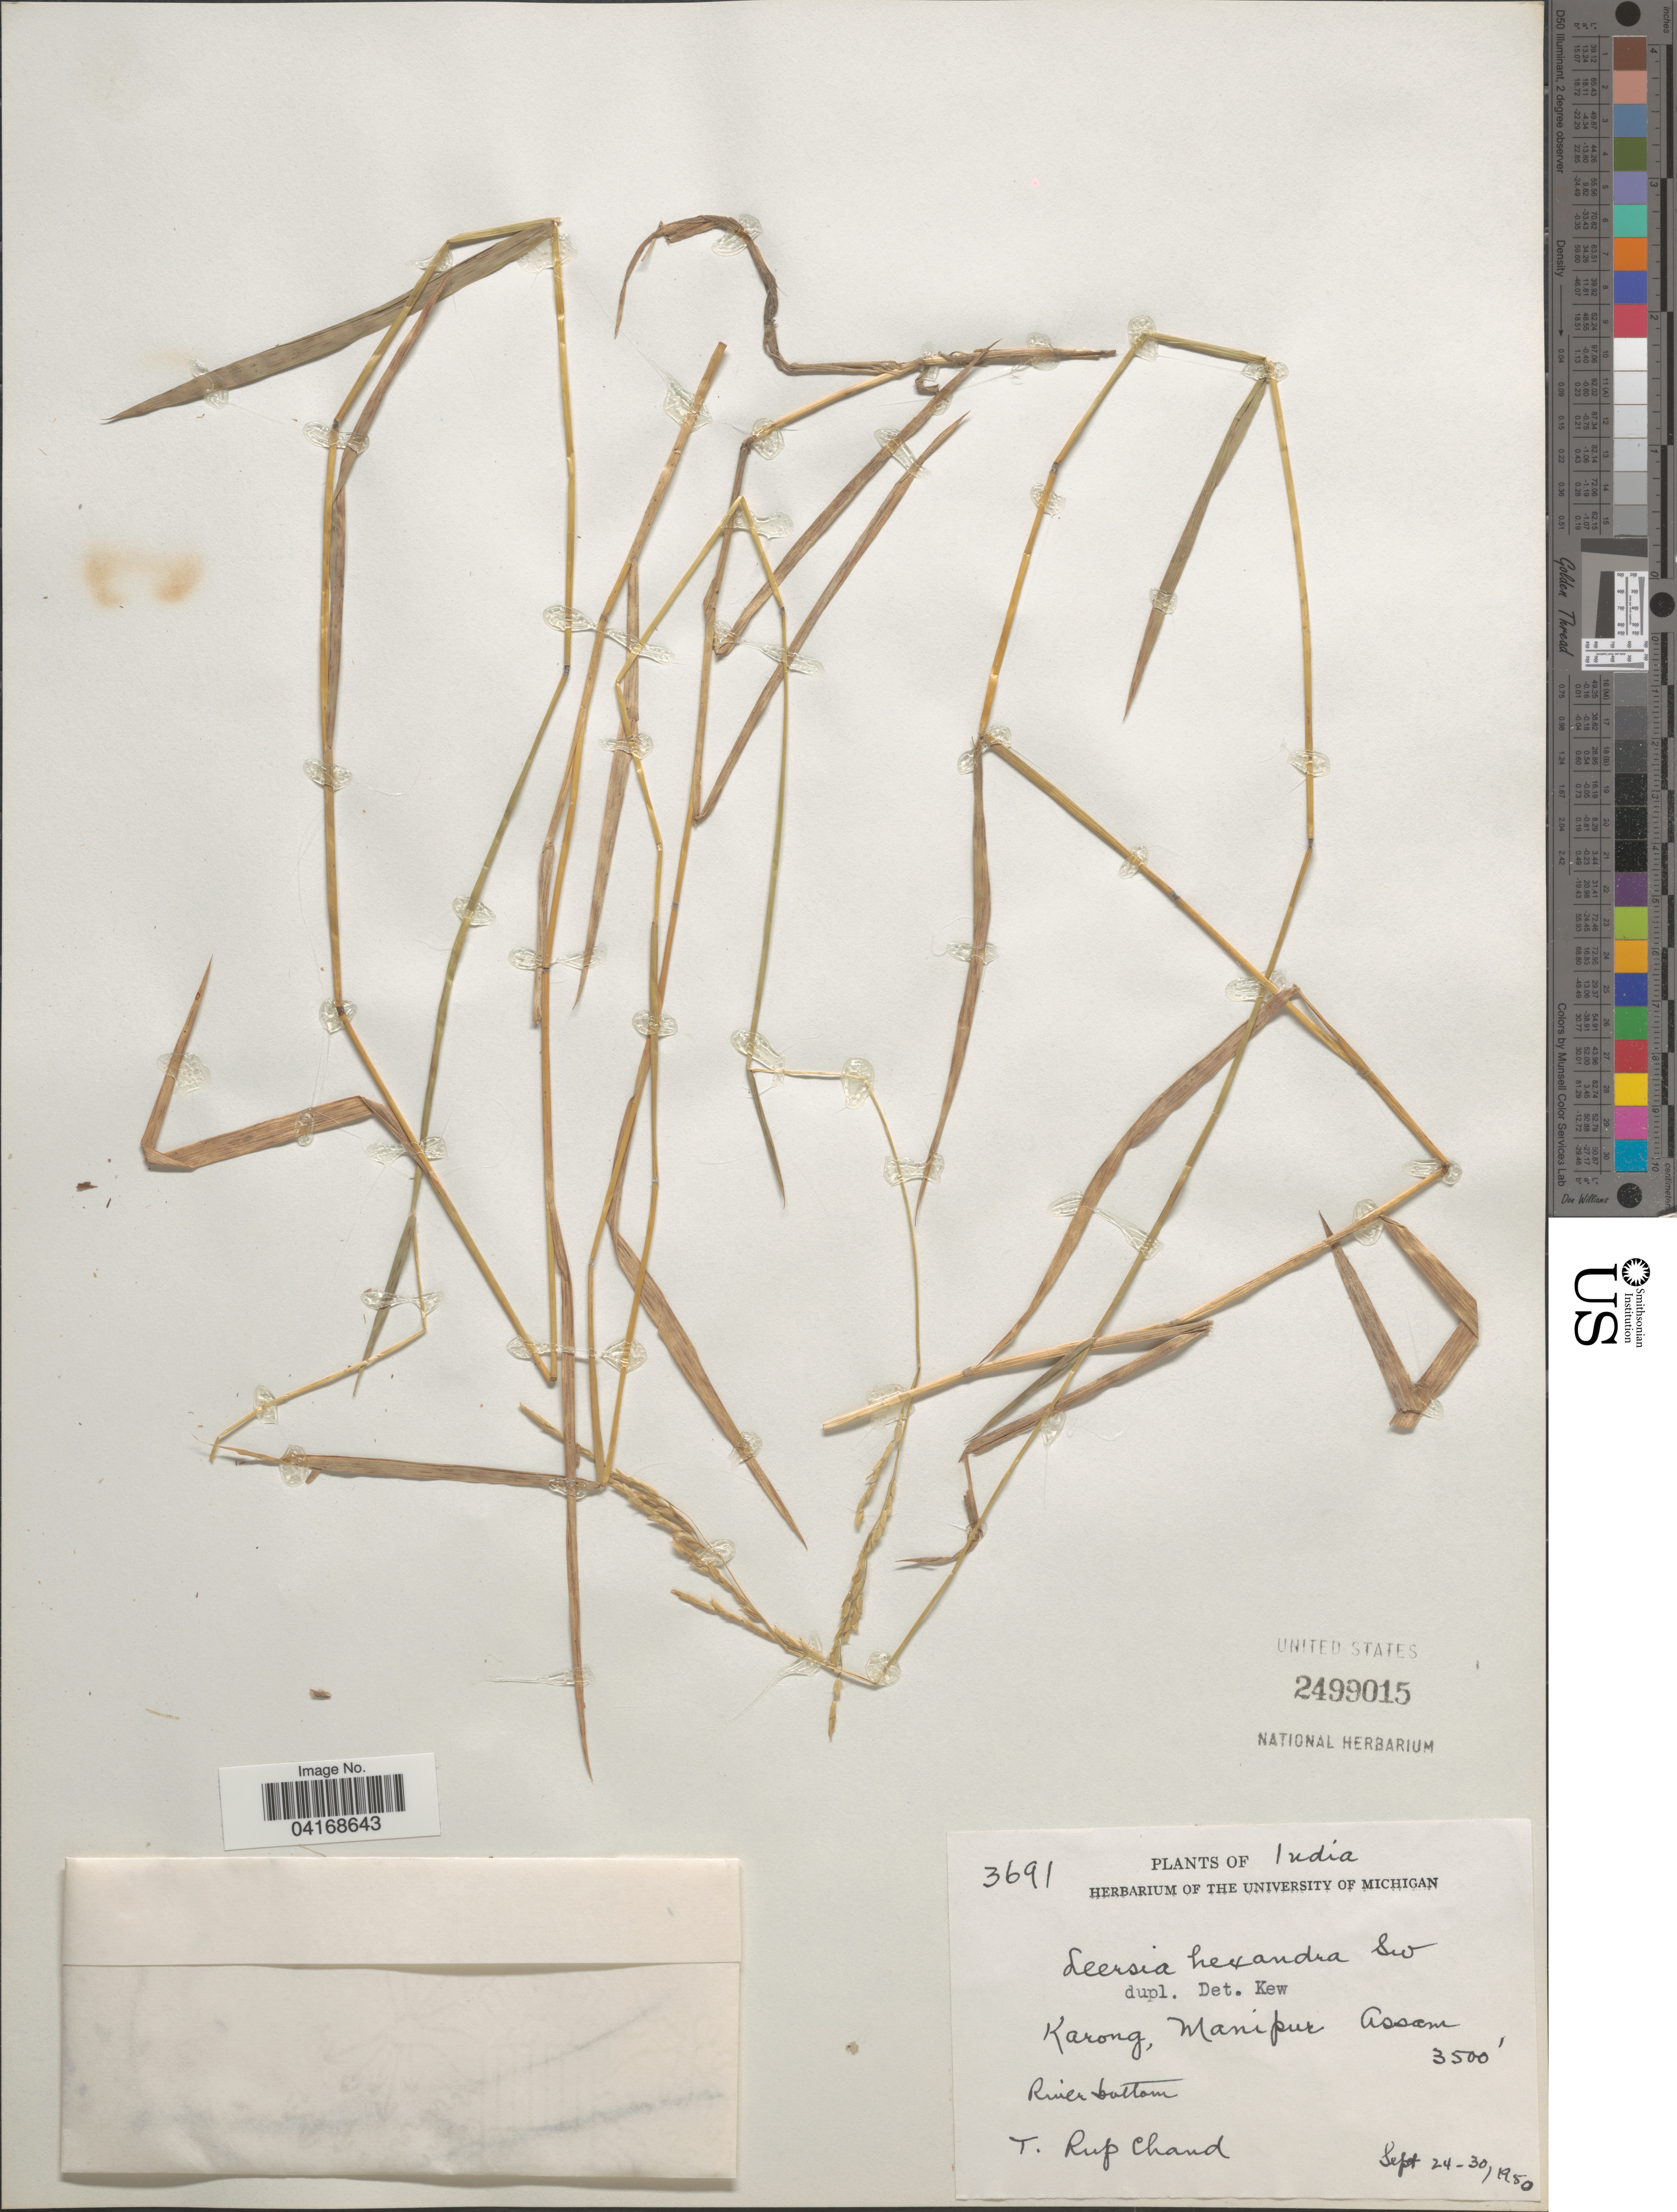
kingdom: Plantae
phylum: Tracheophyta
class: Liliopsida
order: Poales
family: Poaceae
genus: Leersia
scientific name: Leersia hexandra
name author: Sw.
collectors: T. R. Chand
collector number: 3691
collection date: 1950-09-24/1950-09-30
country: India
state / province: Assam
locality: Karong, Manipur Assam. River bottom.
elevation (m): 1067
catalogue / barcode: US 2499015